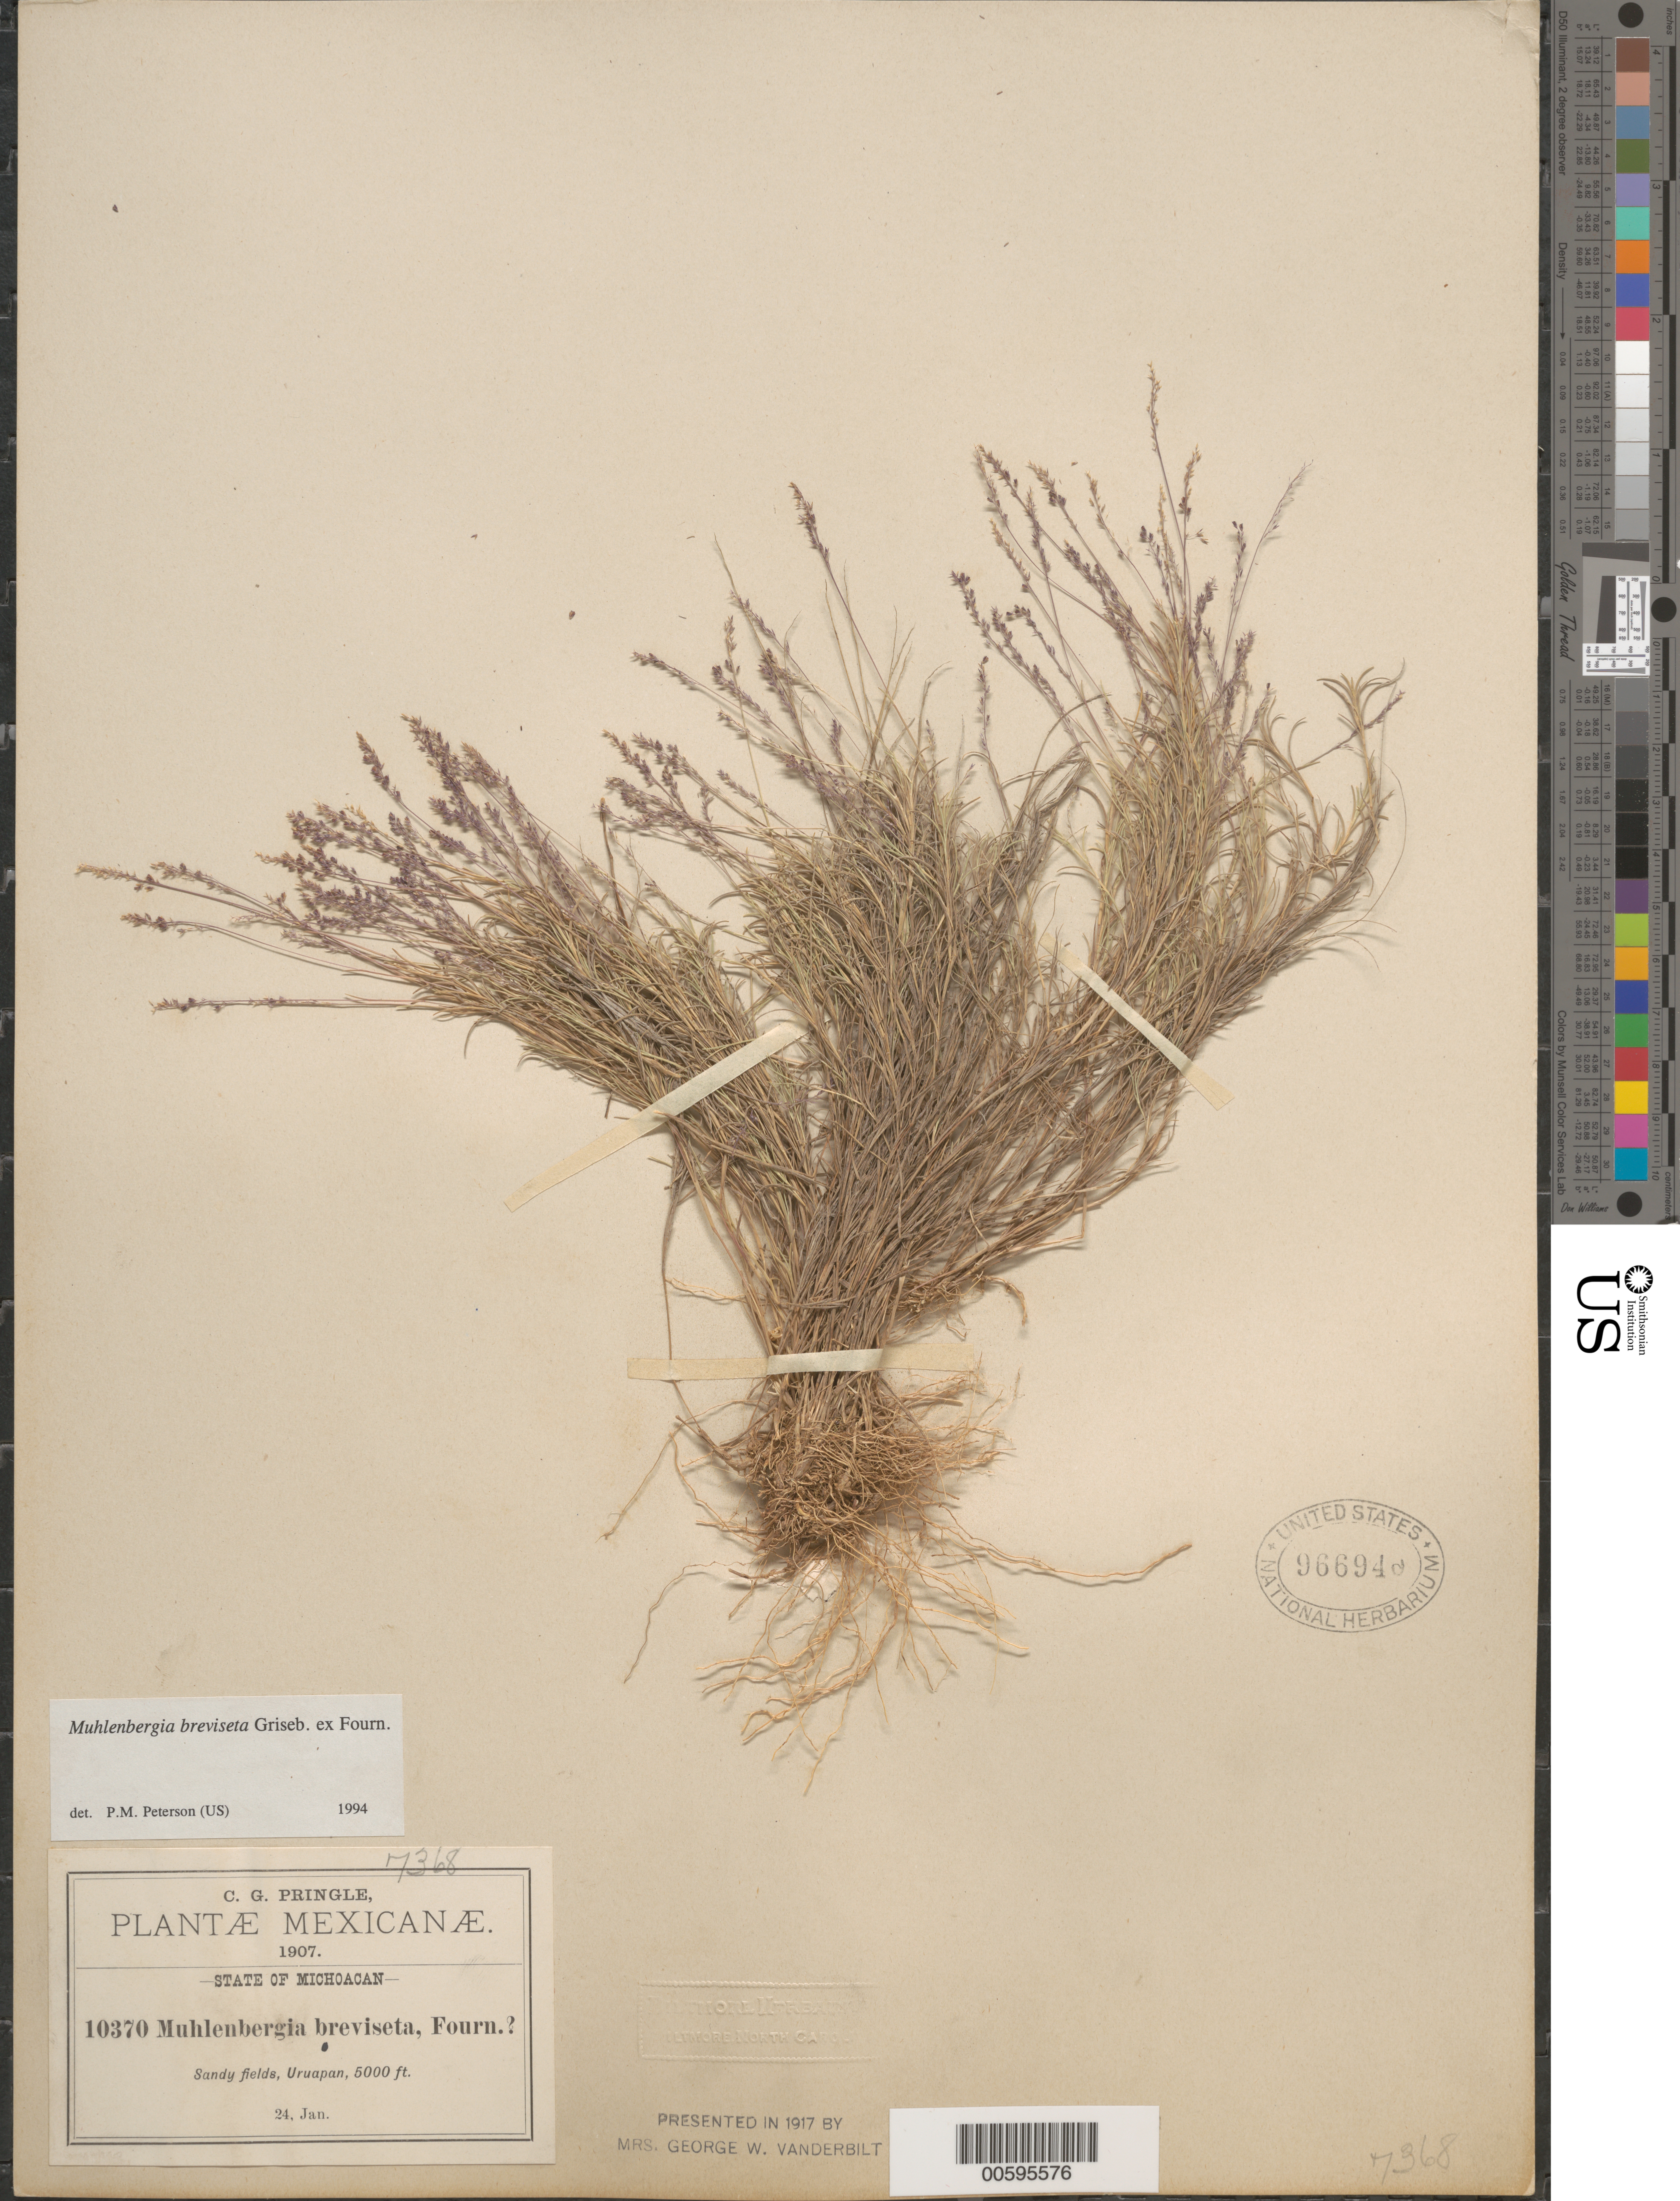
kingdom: Plantae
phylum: Tracheophyta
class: Liliopsida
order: Poales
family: Poaceae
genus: Muhlenbergia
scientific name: Muhlenbergia breviseta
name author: Griseb. ex E. Fourn.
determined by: Peterson, Paul M., (BOT), Smithsonian Institution - National Museum of Natural History (UNITED STATES)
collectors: C. G. Pringle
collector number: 10370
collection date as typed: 24 Jan 1907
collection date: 1907-01-24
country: Mexico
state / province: Michoacán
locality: Uruapan.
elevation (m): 1524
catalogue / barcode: US 96694